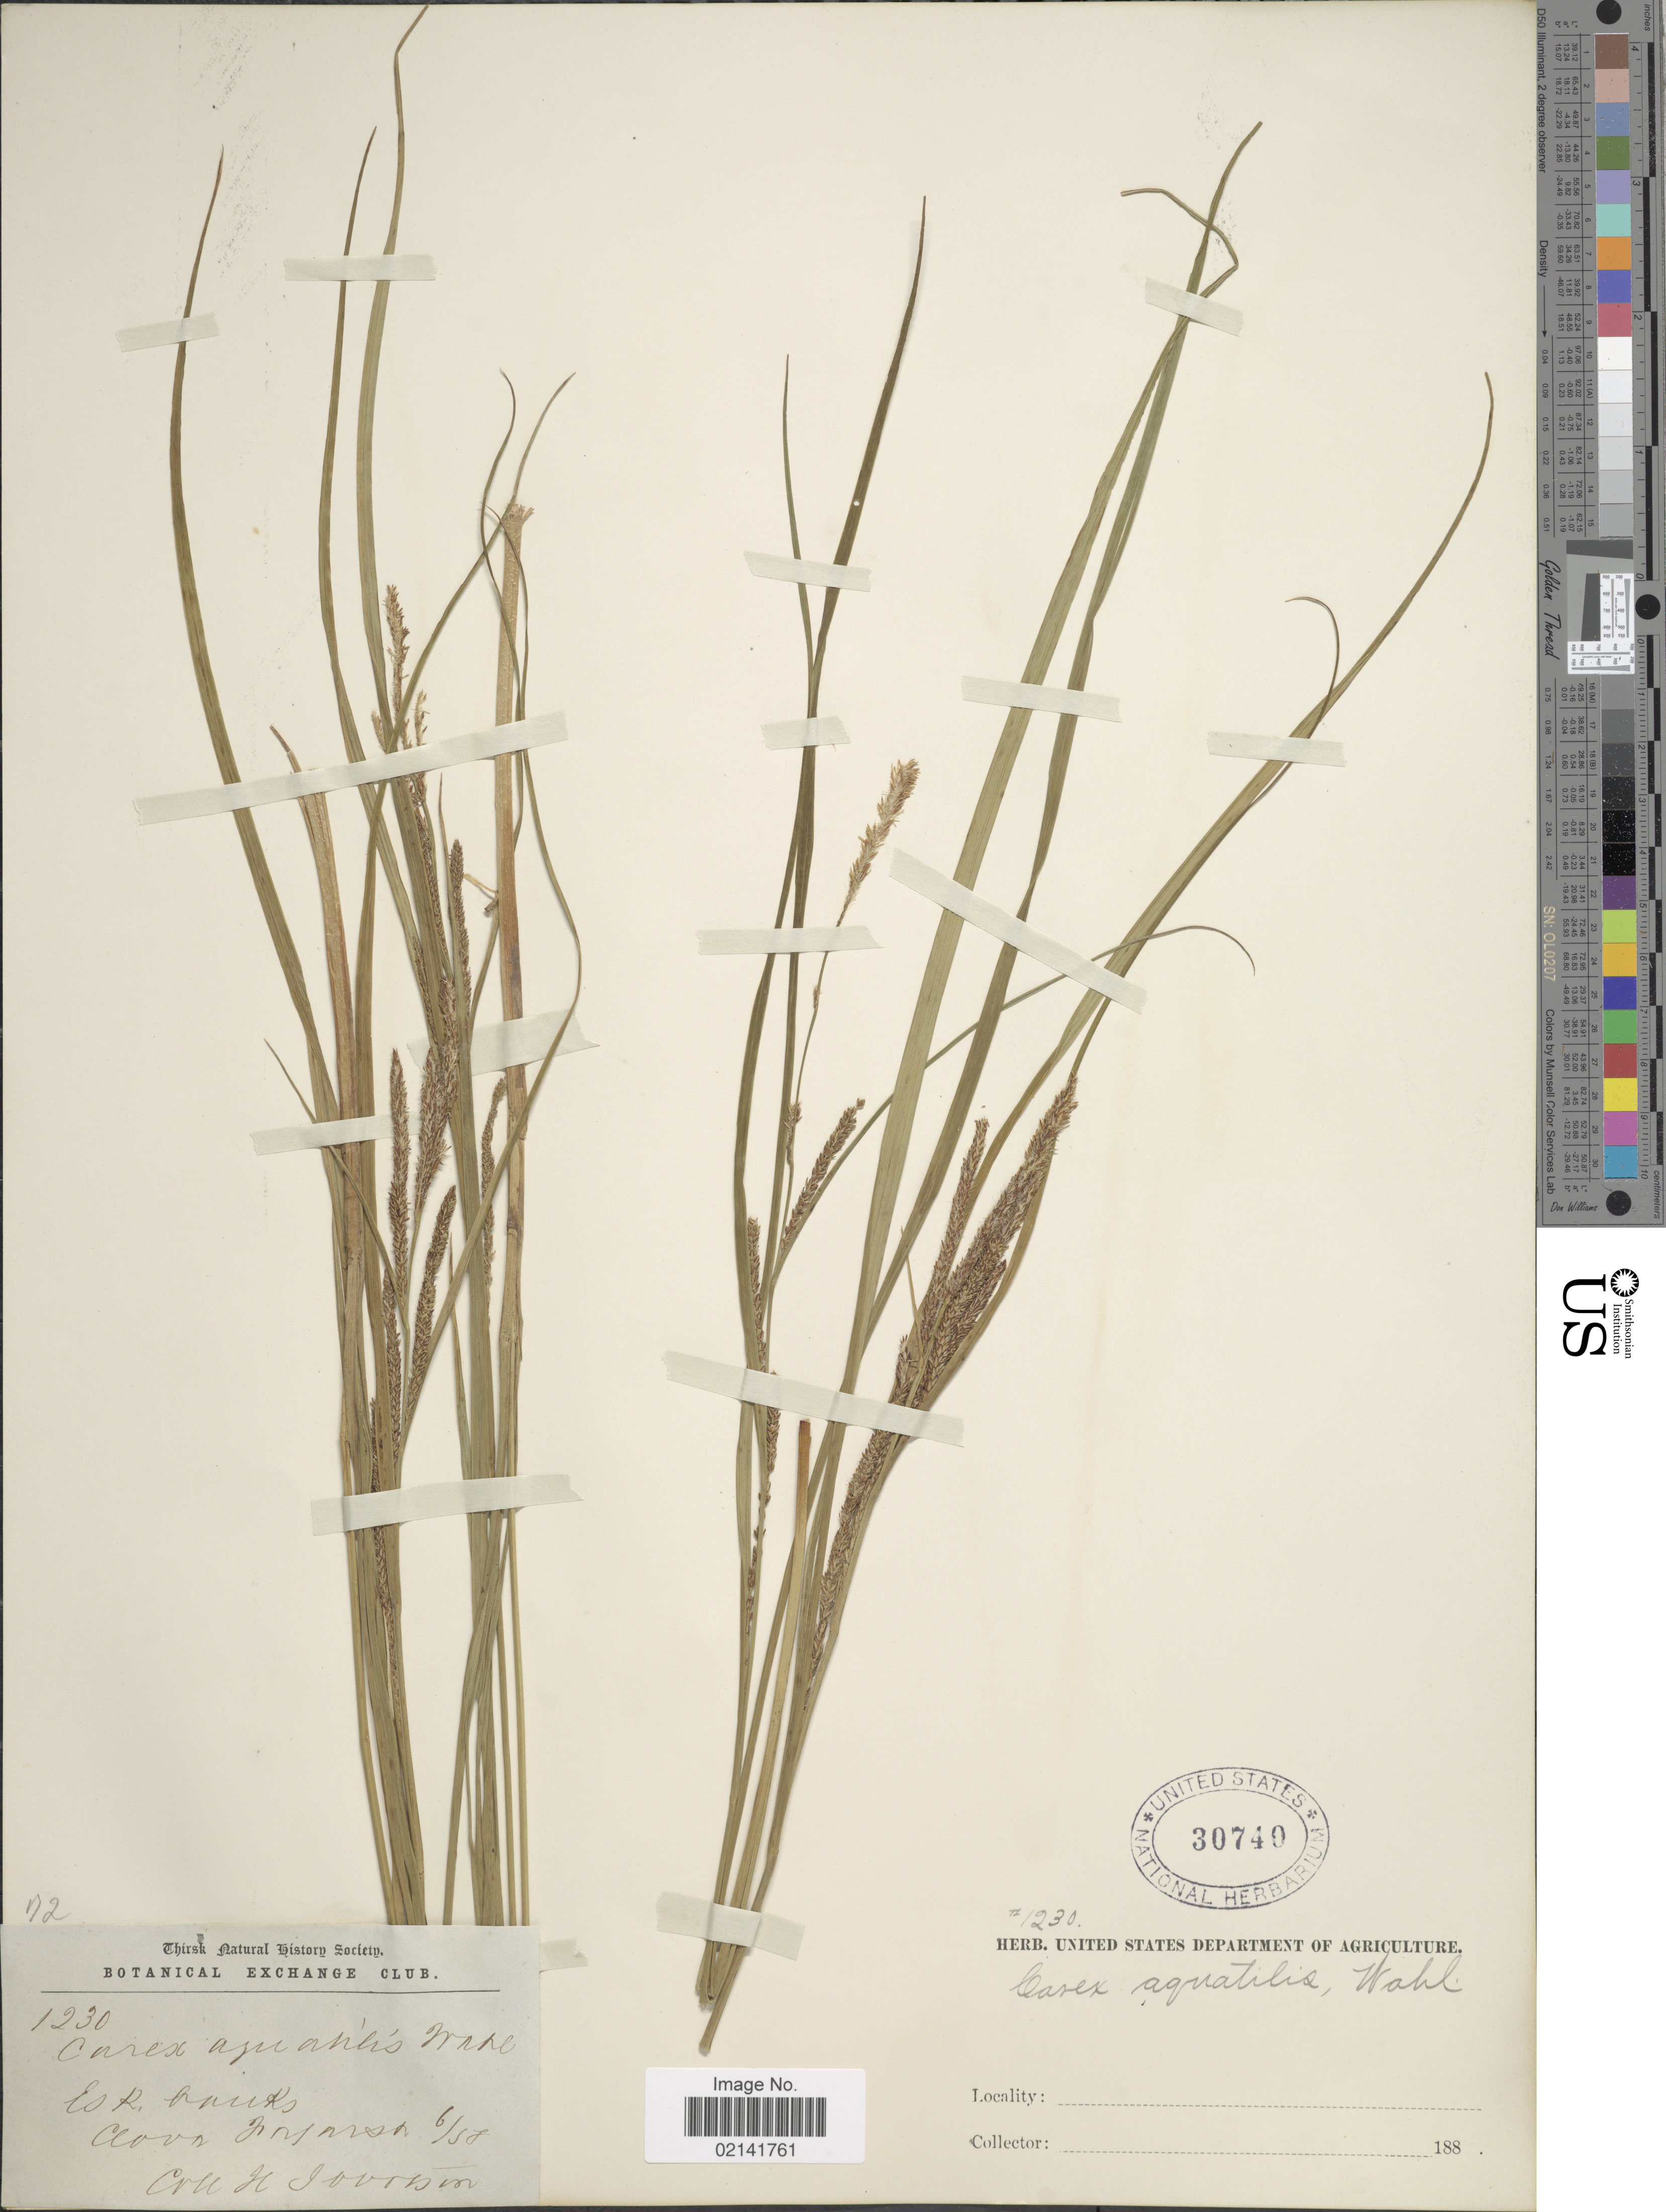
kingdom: Plantae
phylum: Tracheophyta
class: Liliopsida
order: Poales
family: Cyperaceae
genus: Carex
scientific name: Carex aquatilis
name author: Wahlenb.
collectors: H. Trimen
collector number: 1230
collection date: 1858-06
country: United Kingdom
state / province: Scotland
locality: Esk r. banks, Clova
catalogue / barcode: US 30740